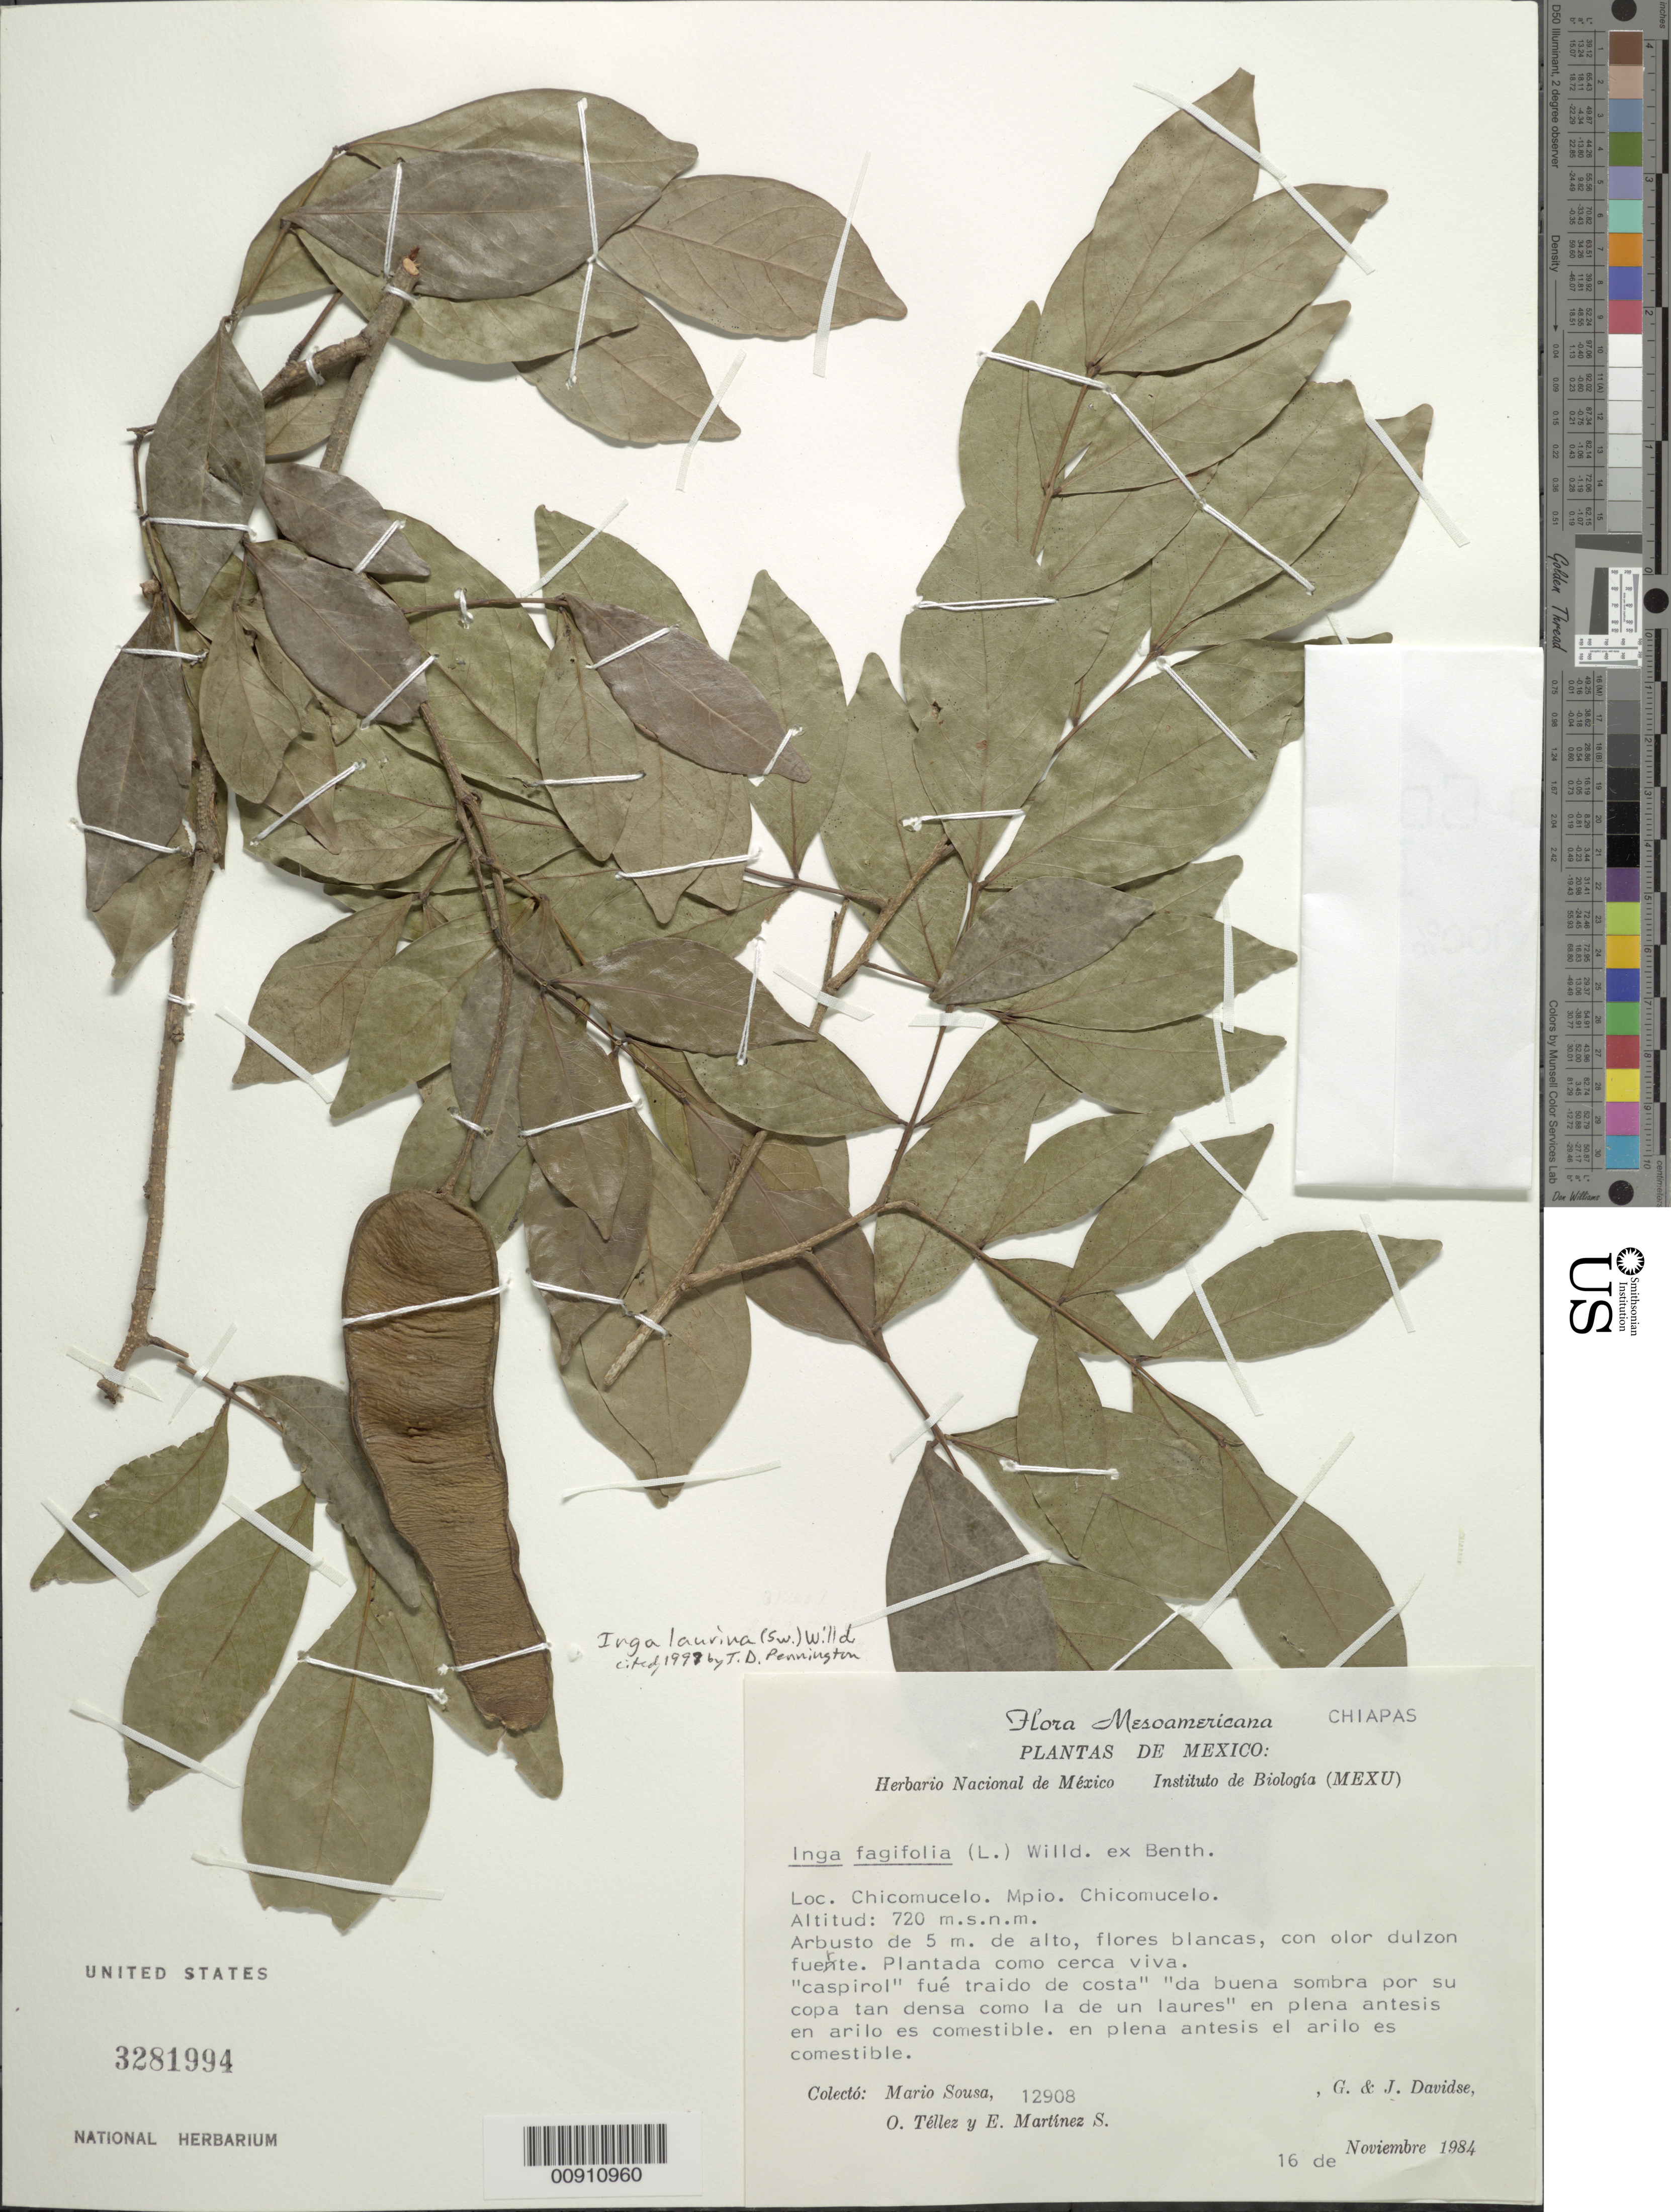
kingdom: Plantae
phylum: Tracheophyta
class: Magnoliopsida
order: Fabales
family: Fabaceae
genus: Inga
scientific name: Inga laurina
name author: (Sw.) Willd.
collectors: M. Sousa S., G. Davidse, J. Davidse, O. Téllez V. & E. M. Martínez S.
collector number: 12908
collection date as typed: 16 Nov 1984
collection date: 1984-11-16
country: Mexico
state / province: Chiapas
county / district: Chicomucelo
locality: Chicomucelo. Mpio. Chicomucelo, Chiapas.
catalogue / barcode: US 3281994